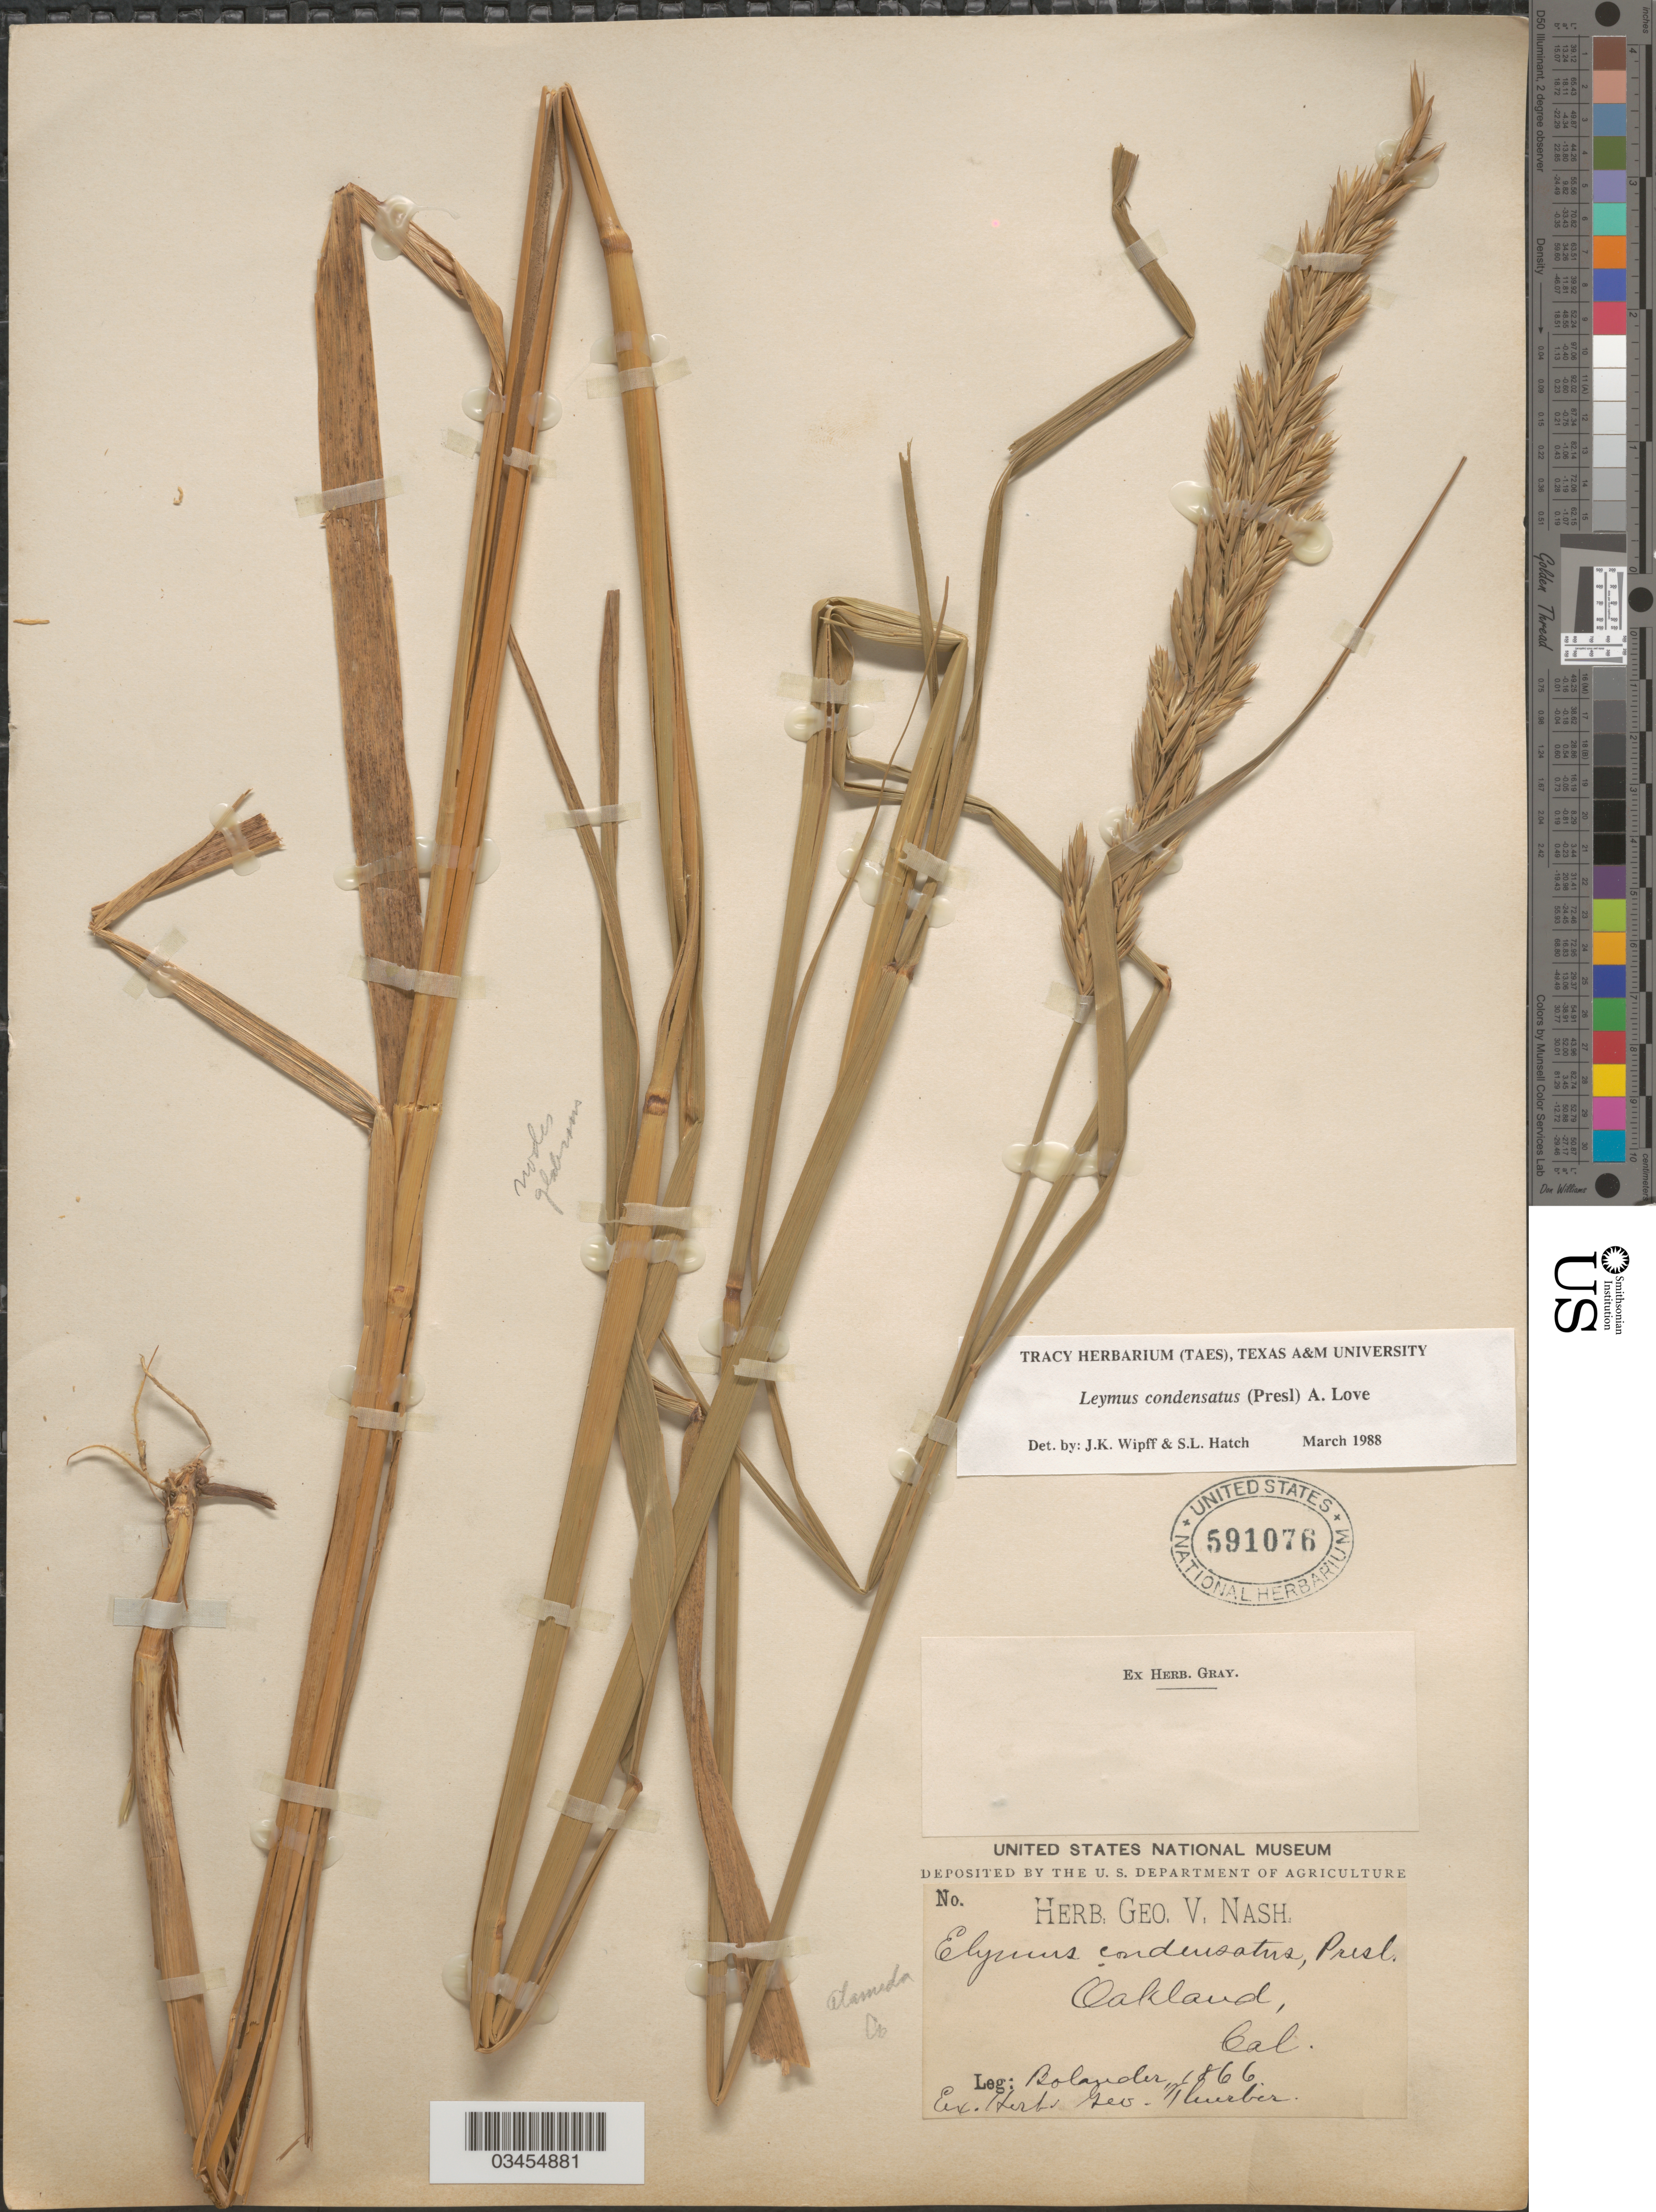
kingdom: Plantae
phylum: Tracheophyta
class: Liliopsida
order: Poales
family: Poaceae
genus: Leymus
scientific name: Leymus condensatus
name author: (J. Presl) Á. Löve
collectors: -. Bolander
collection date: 1866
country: United States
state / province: California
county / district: Alameda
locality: Oakland. Alameda Co.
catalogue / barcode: US 591076